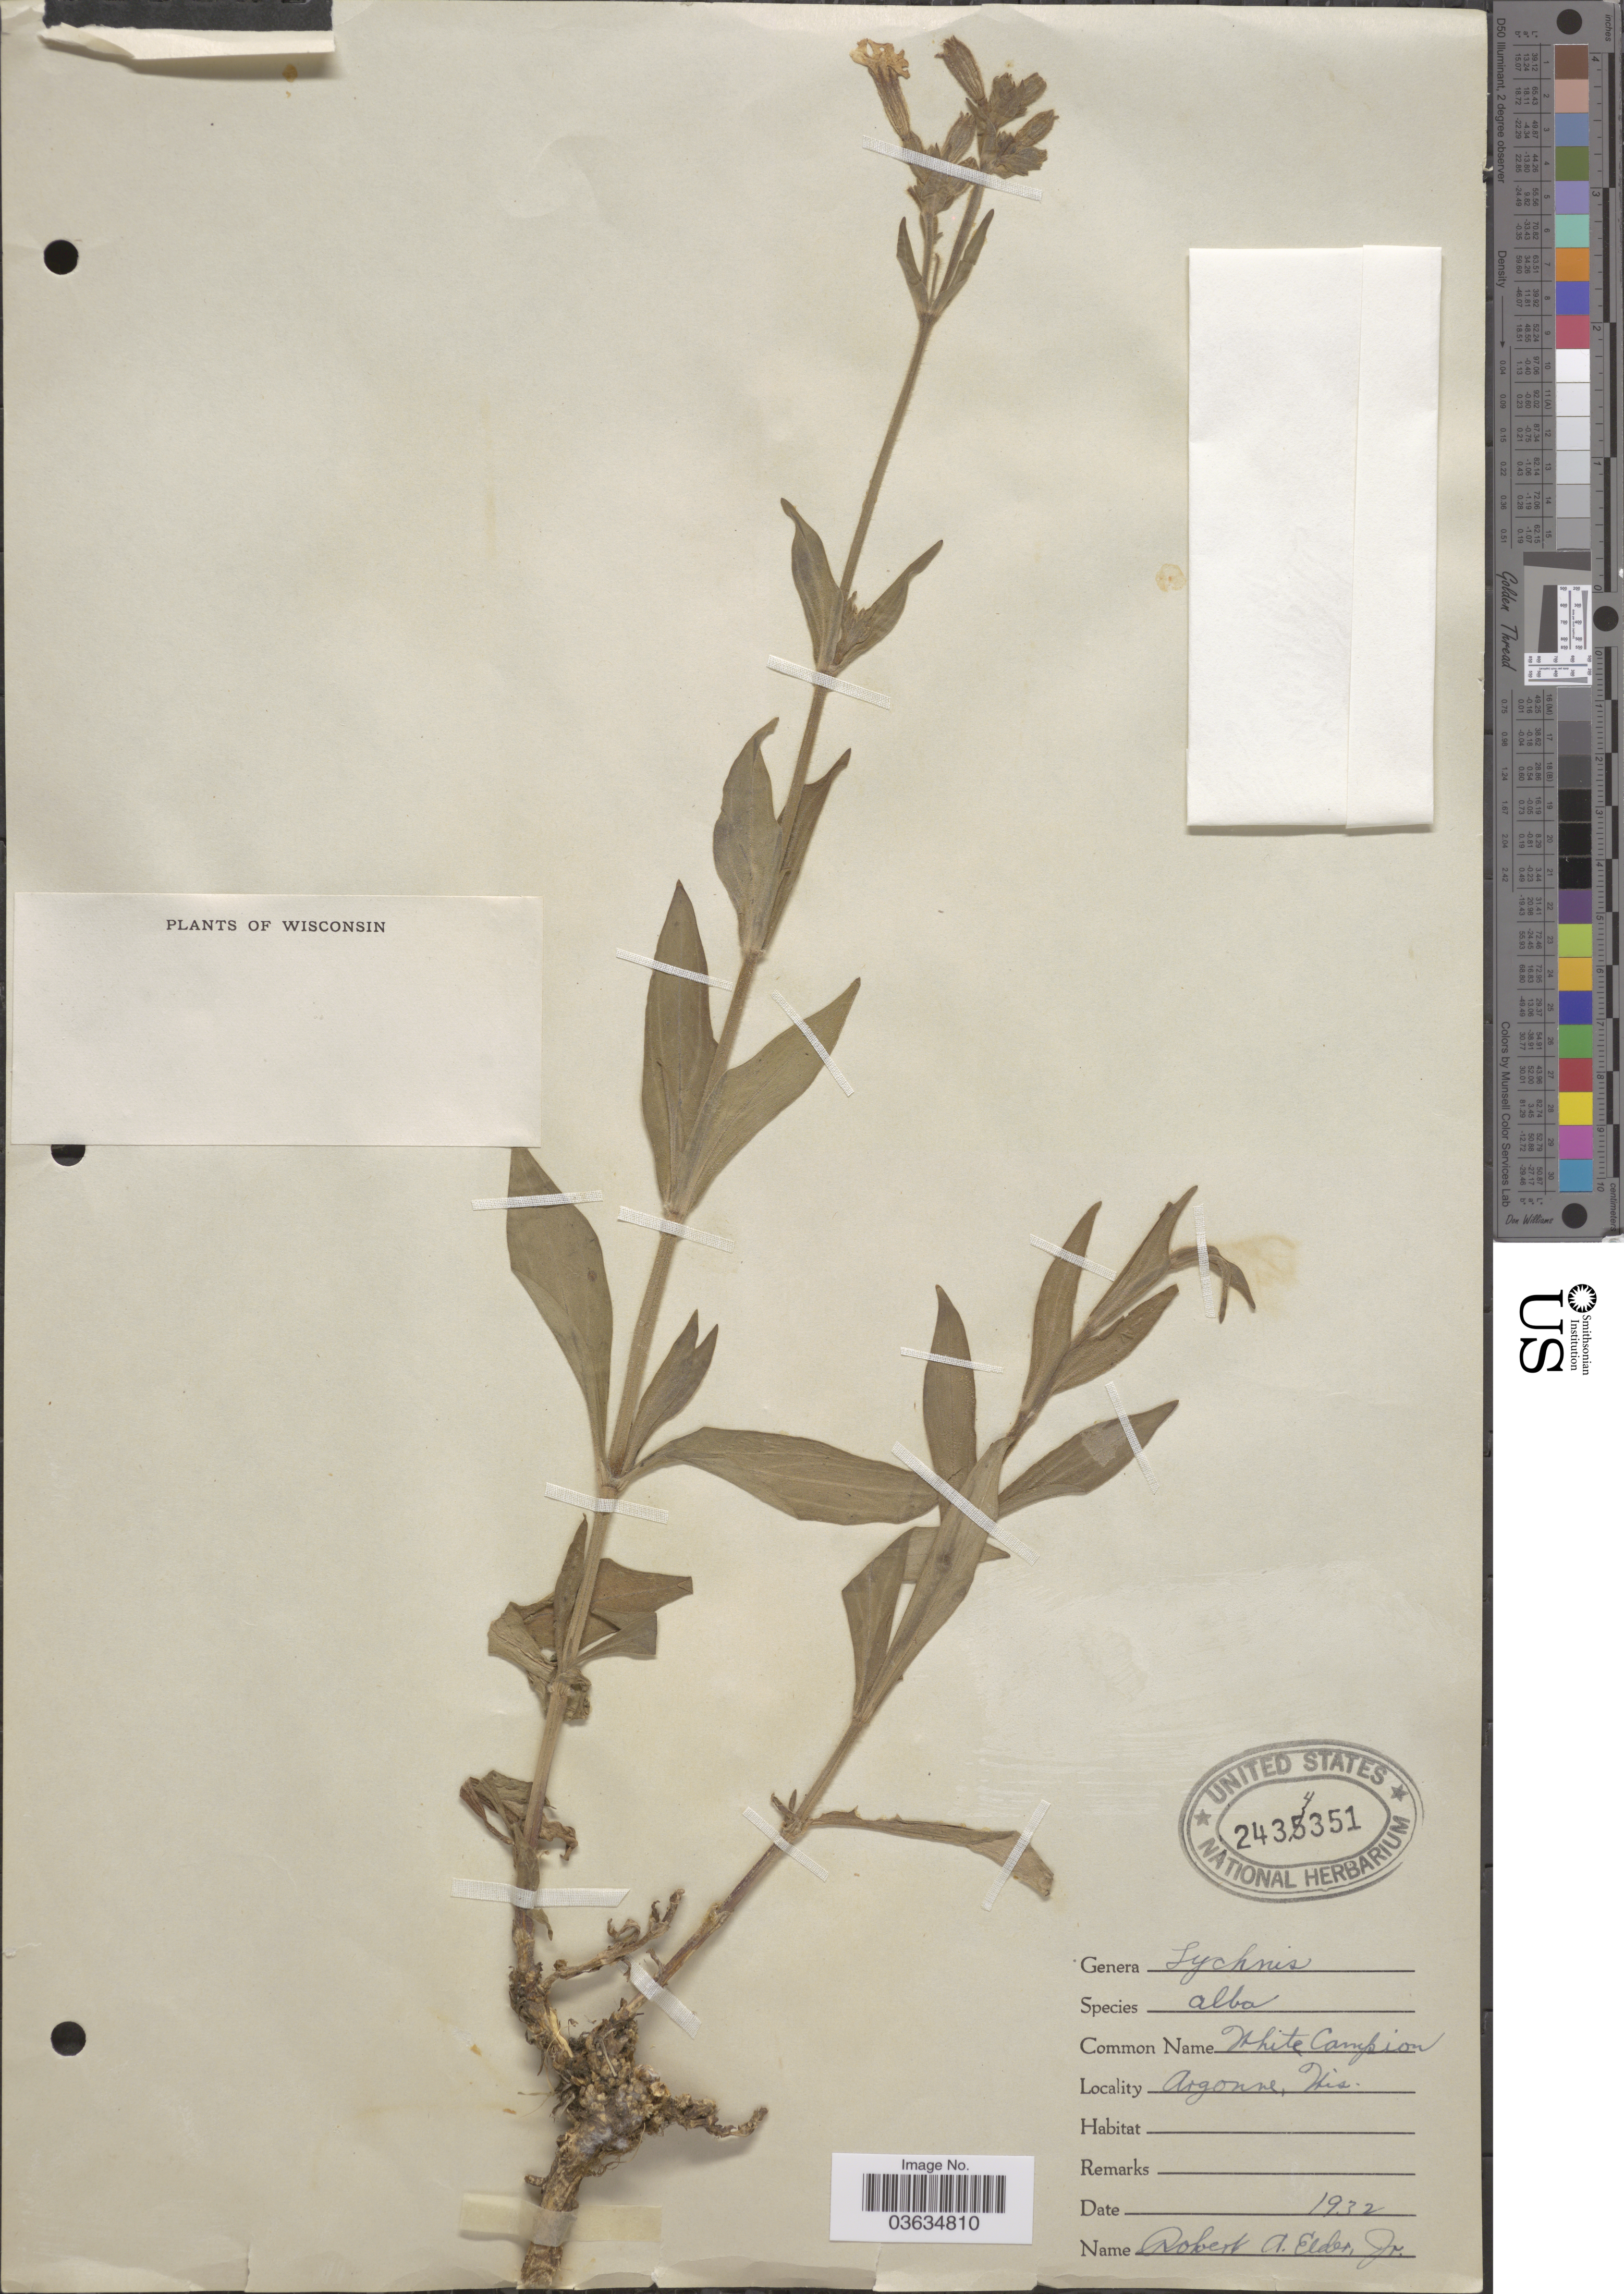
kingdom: Plantae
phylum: Tracheophyta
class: Magnoliopsida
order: Caryophyllales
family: Caryophyllaceae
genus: Silene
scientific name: Silene latifolia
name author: Poir.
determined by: Strong, Mark T., (BOT), Smithsonian Institution - National Museum of Natural History (UNITED STATES)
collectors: R. Elder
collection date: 1932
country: United States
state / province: Wisconsin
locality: Argonne.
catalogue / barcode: US 2434351